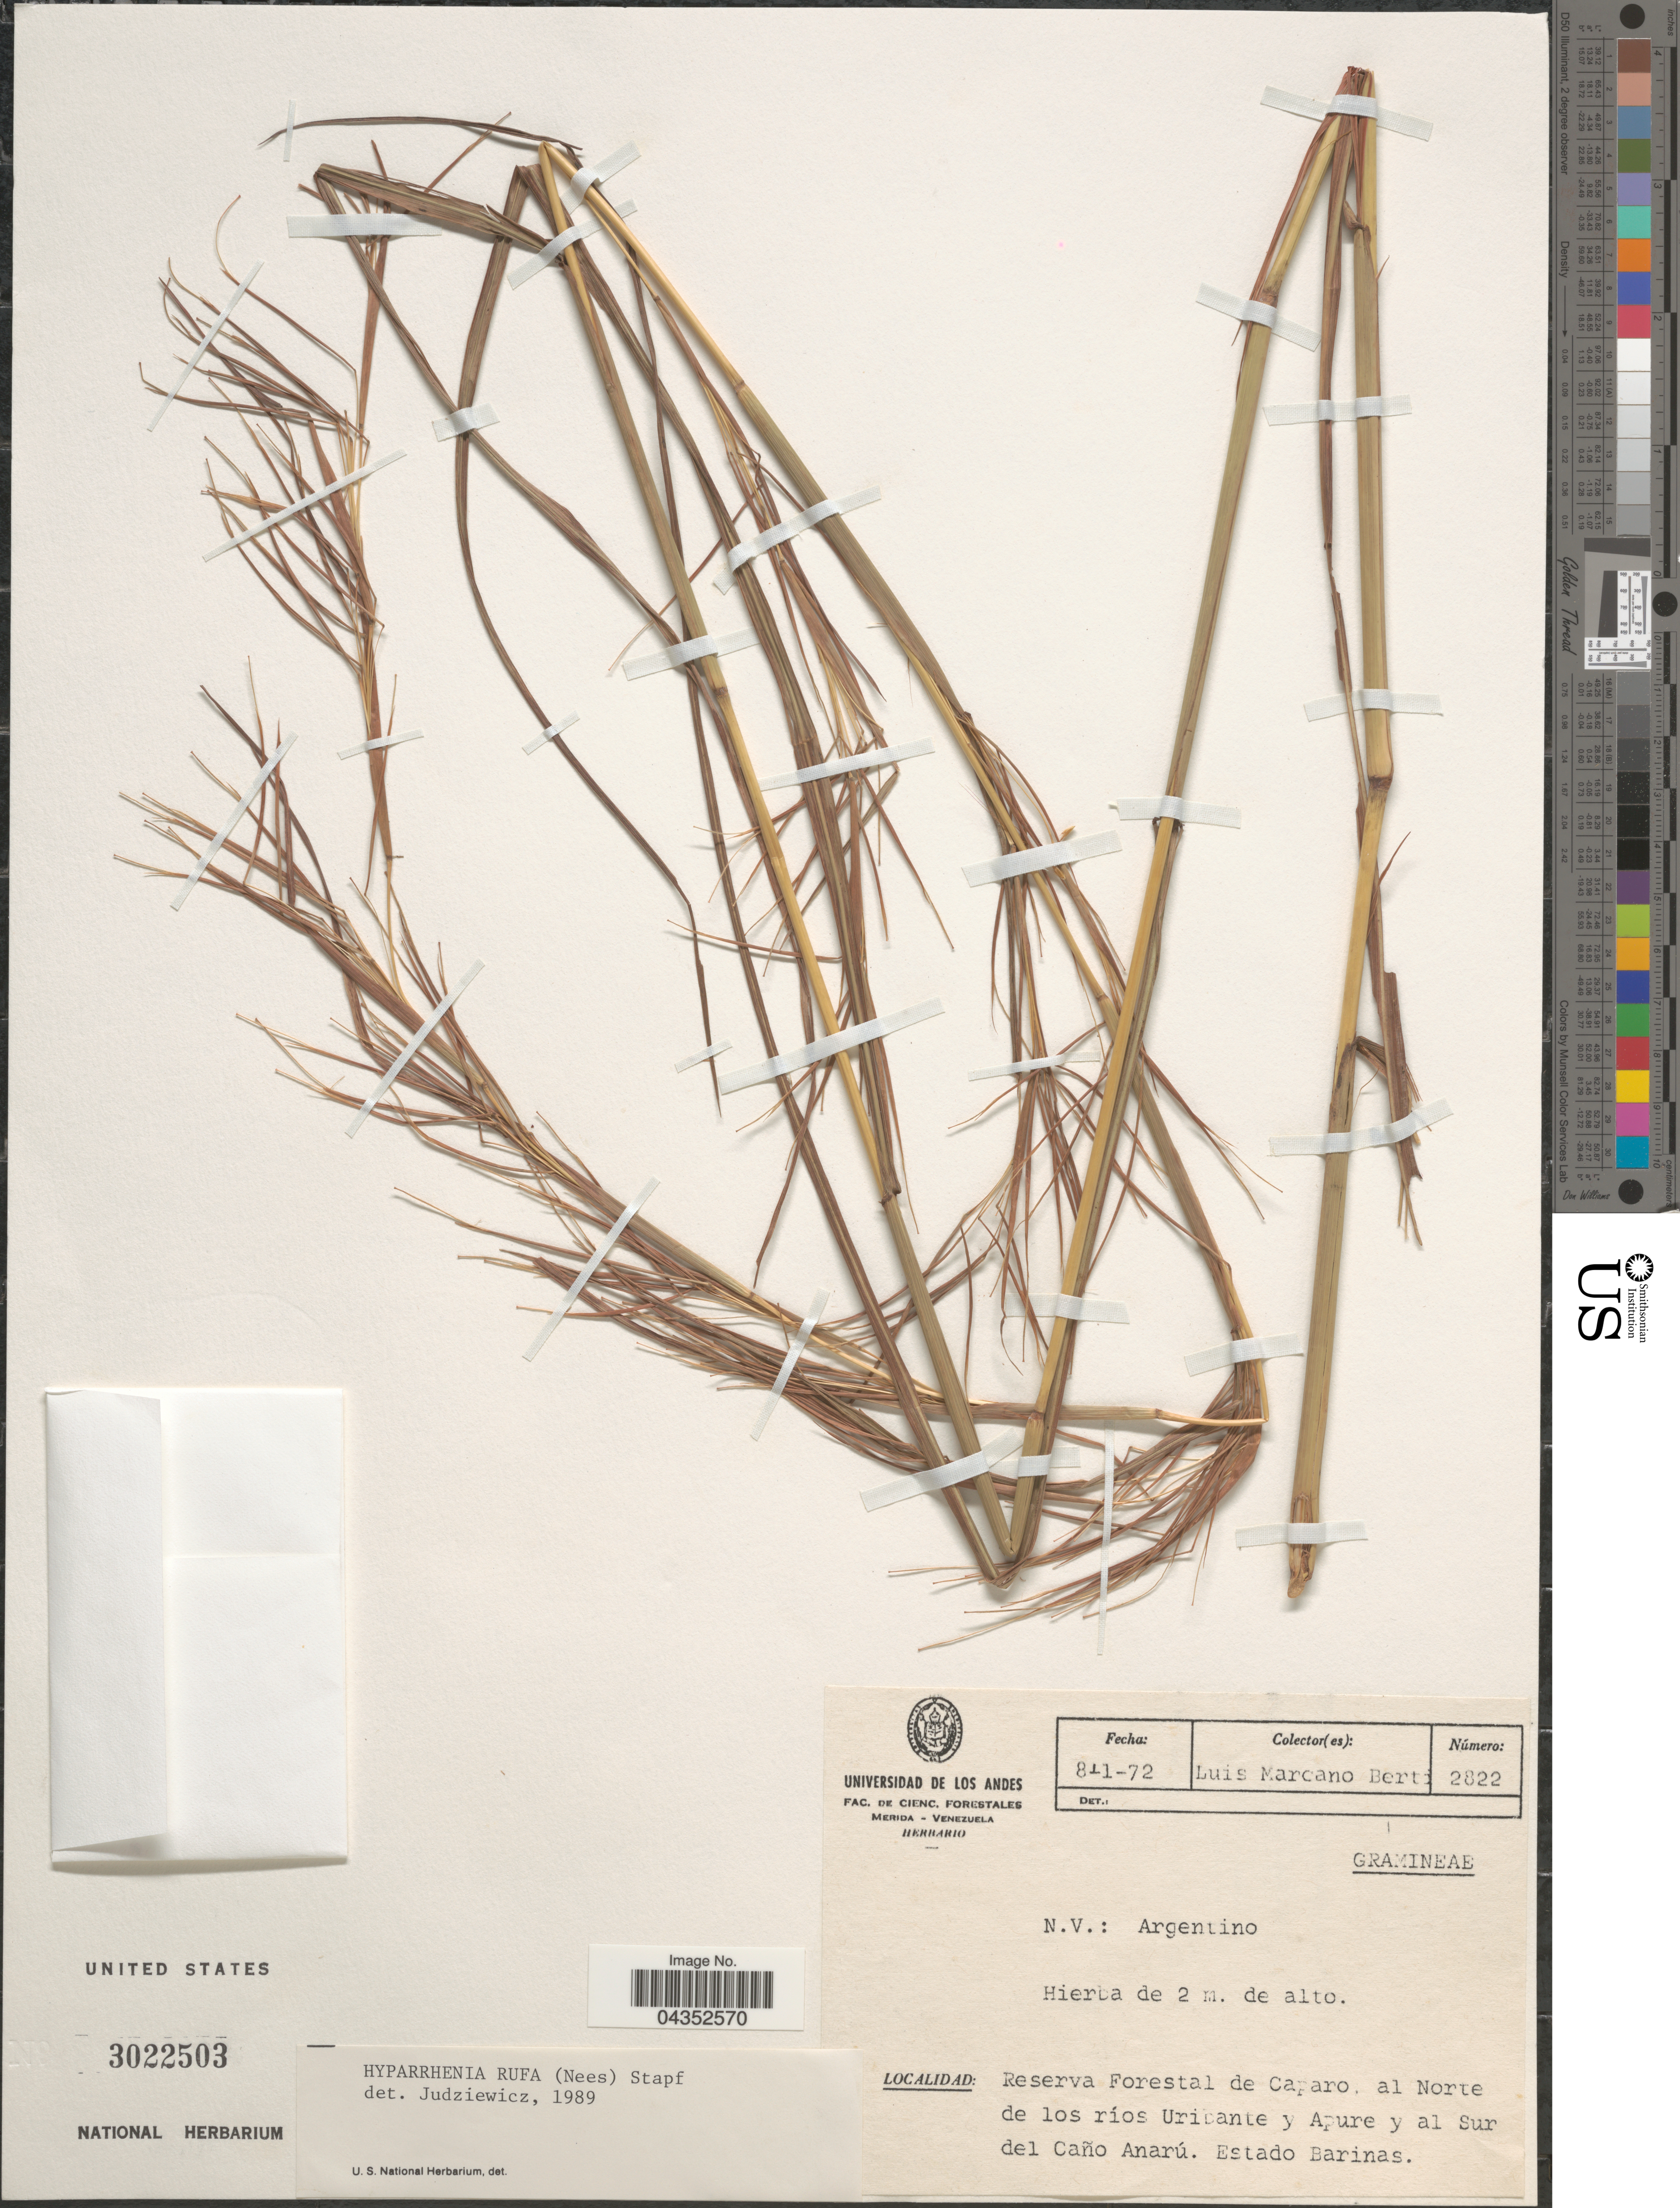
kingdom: Plantae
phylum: Tracheophyta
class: Liliopsida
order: Poales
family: Poaceae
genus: Hyparrhenia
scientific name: Hyparrhenia rufa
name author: (Nees) Stapf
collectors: L. Marcano-Berti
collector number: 2822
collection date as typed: Transcribed d/m/y: 8/11/72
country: Venezuela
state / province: Barinas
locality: Reserva Forestal de Caparo al Norte de los ríos Uribante y Apure y al Sur del Caño Anarú.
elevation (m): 2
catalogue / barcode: US 3022503